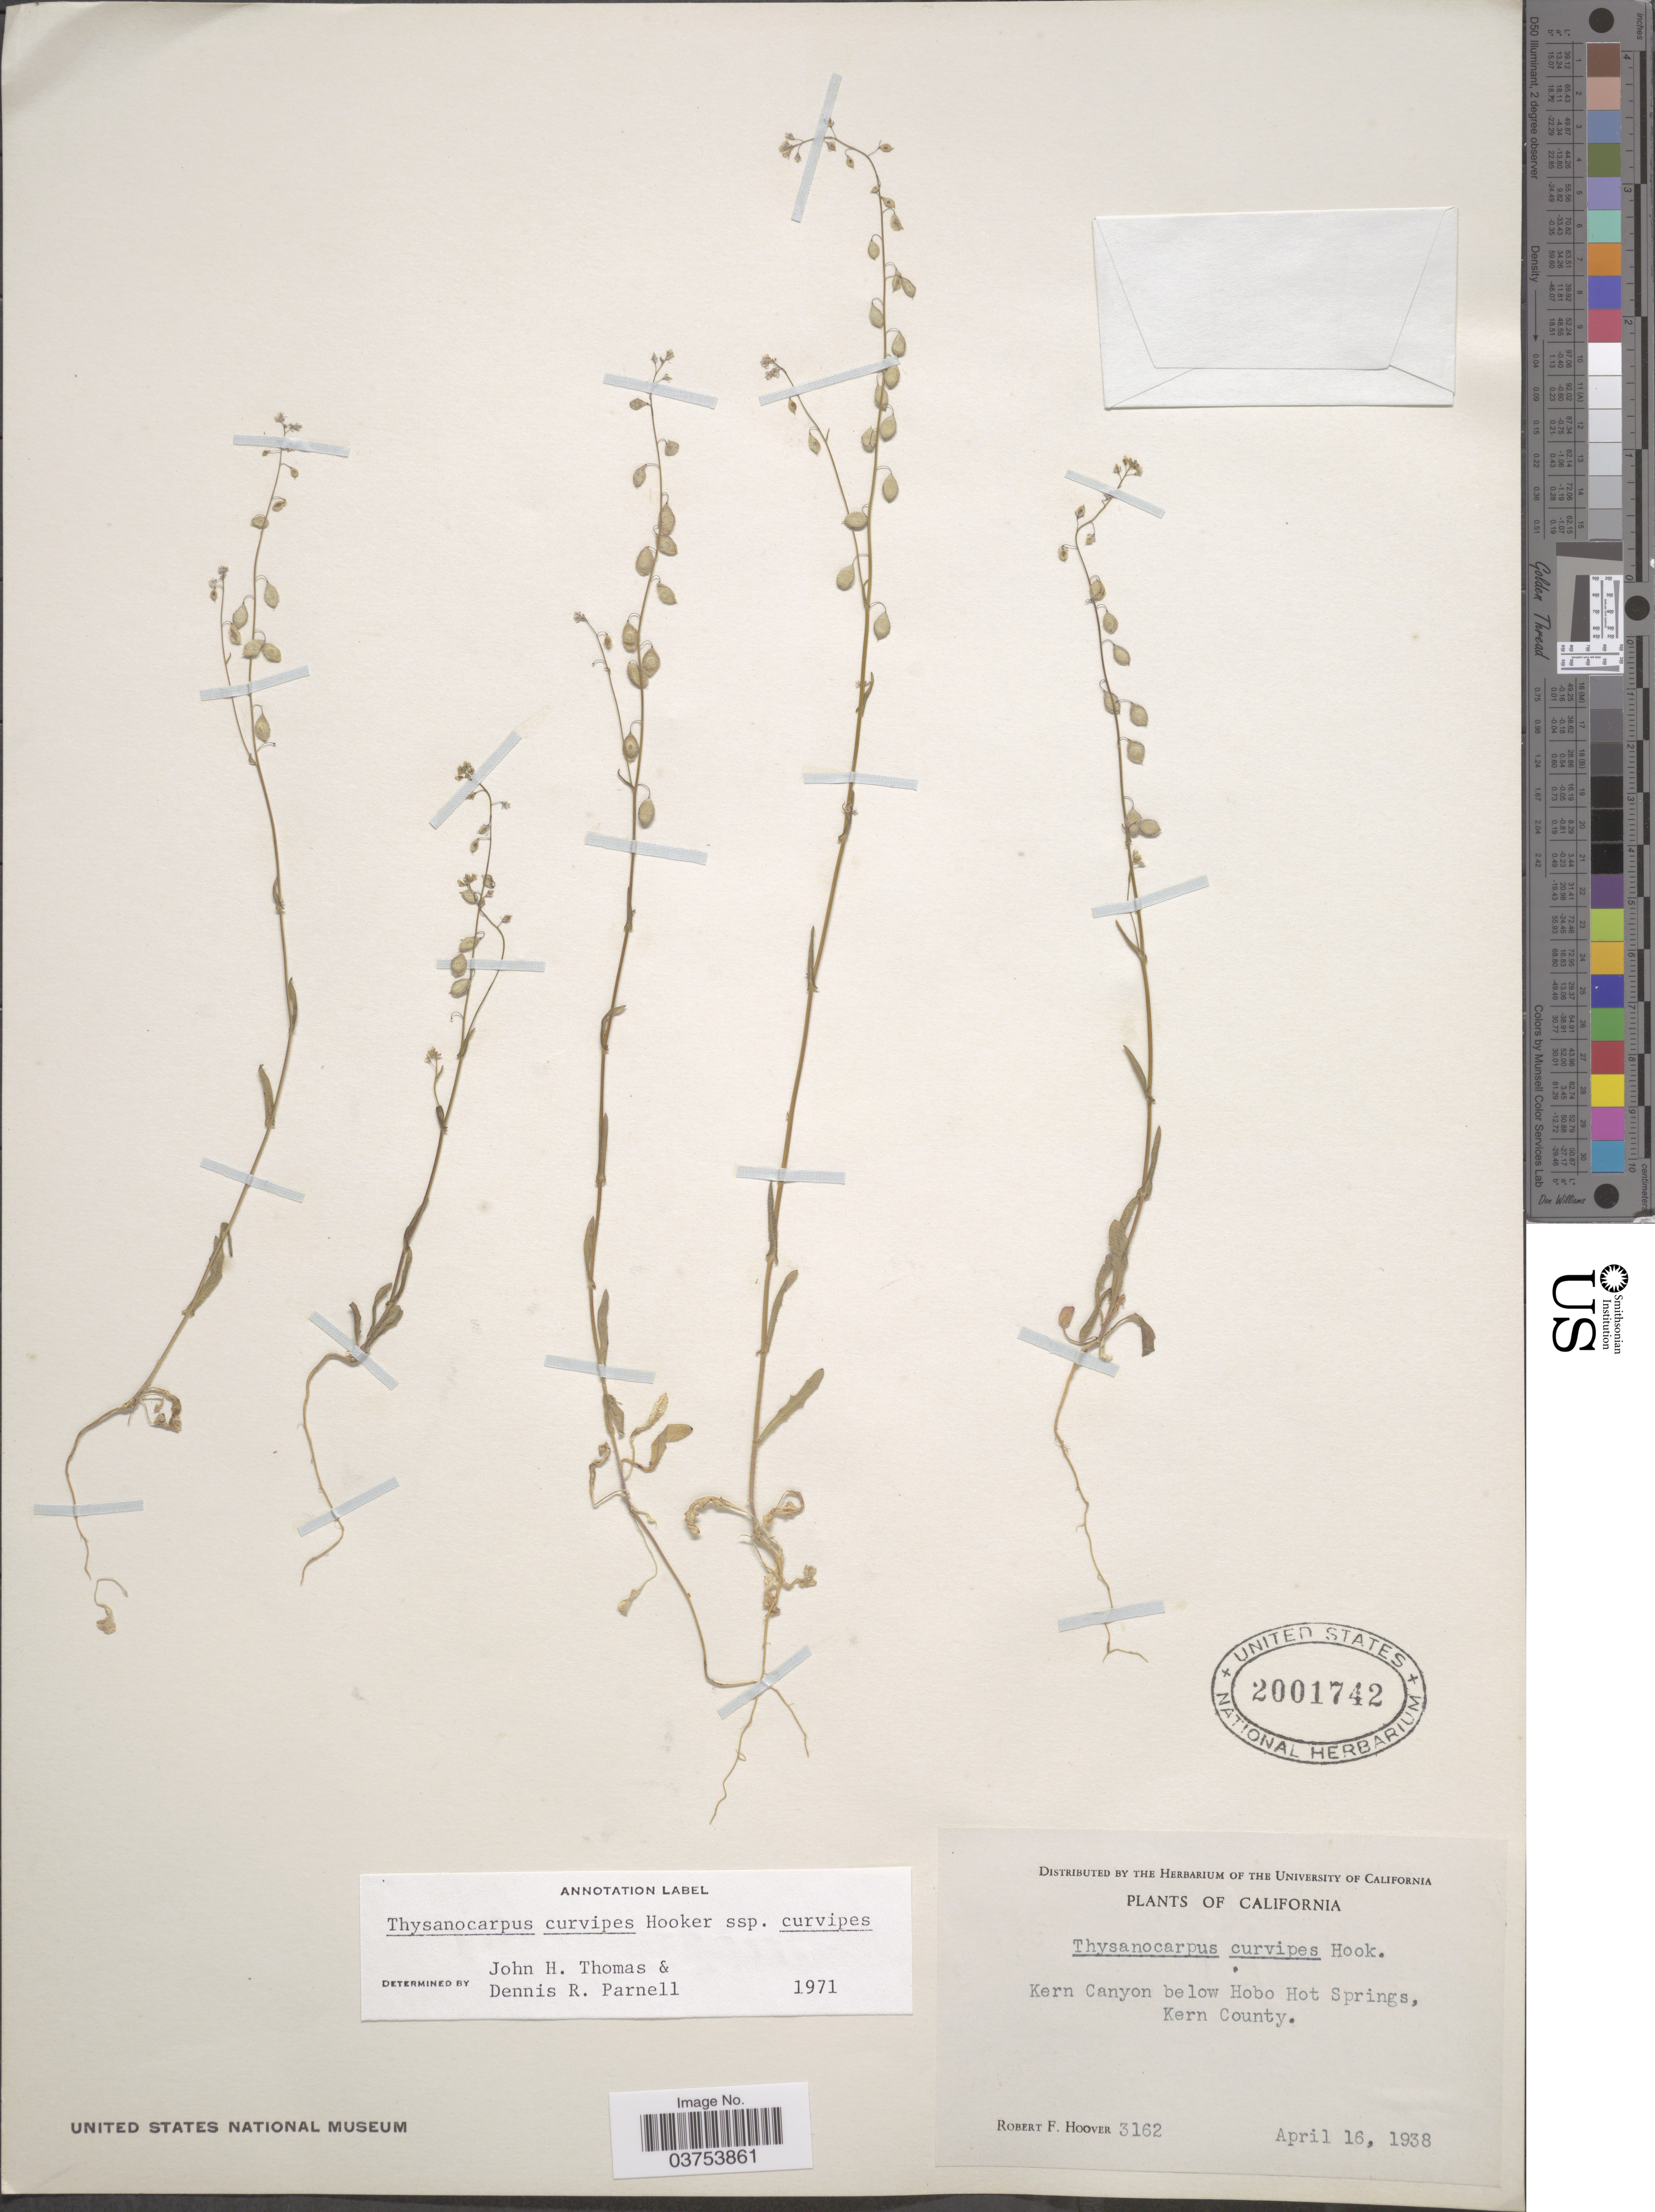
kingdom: Plantae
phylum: Tracheophyta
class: Magnoliopsida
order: Brassicales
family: Brassicaceae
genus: Thysanocarpus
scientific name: Thysanocarpus curvipes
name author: Hook.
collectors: R. F. Hoover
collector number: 3162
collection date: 1938-04-16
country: United States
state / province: California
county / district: Kern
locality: Kern Canyon below Hobo Hot Springs, Kern County.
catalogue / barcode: US 2001742